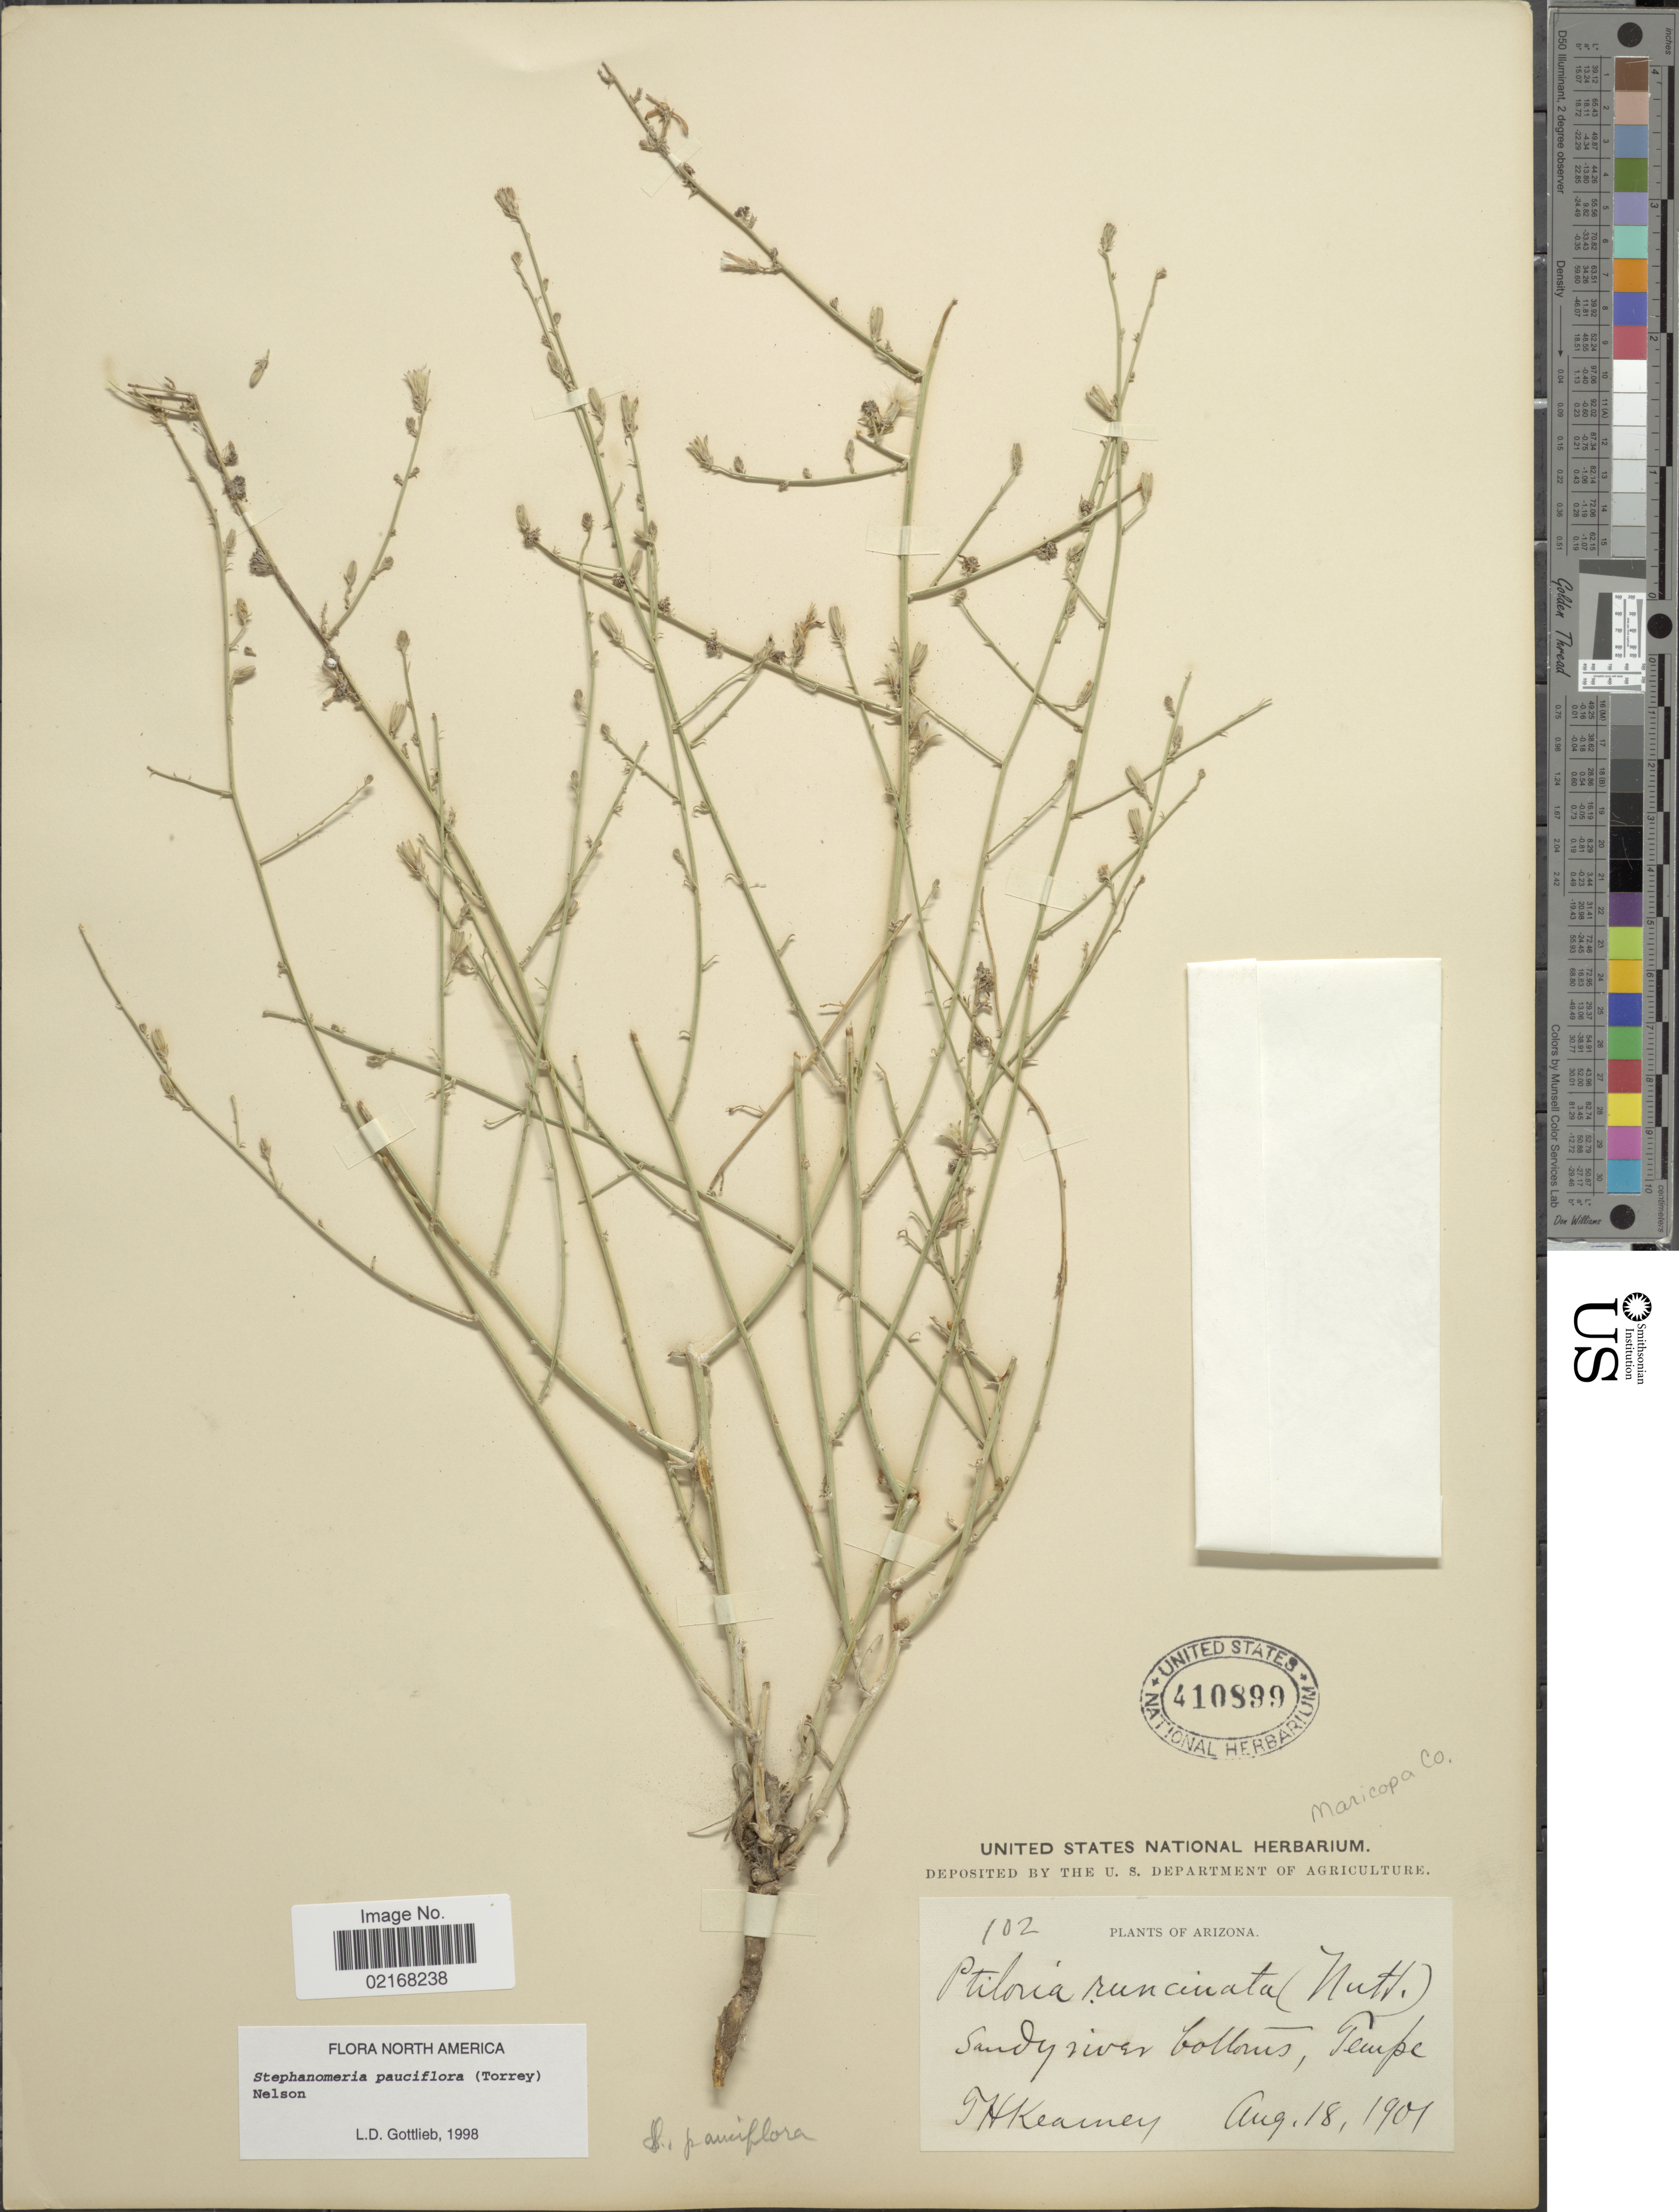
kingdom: Plantae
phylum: Tracheophyta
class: Magnoliopsida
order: Asterales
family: Asteraceae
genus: Stephanomeria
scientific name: Stephanomeria pauciflora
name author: (Torr.) A. Nelson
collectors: T. H. Kearney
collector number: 102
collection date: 1901-08-18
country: United States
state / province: Arizona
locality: Sandy river bottoms, Tempe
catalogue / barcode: US 410899